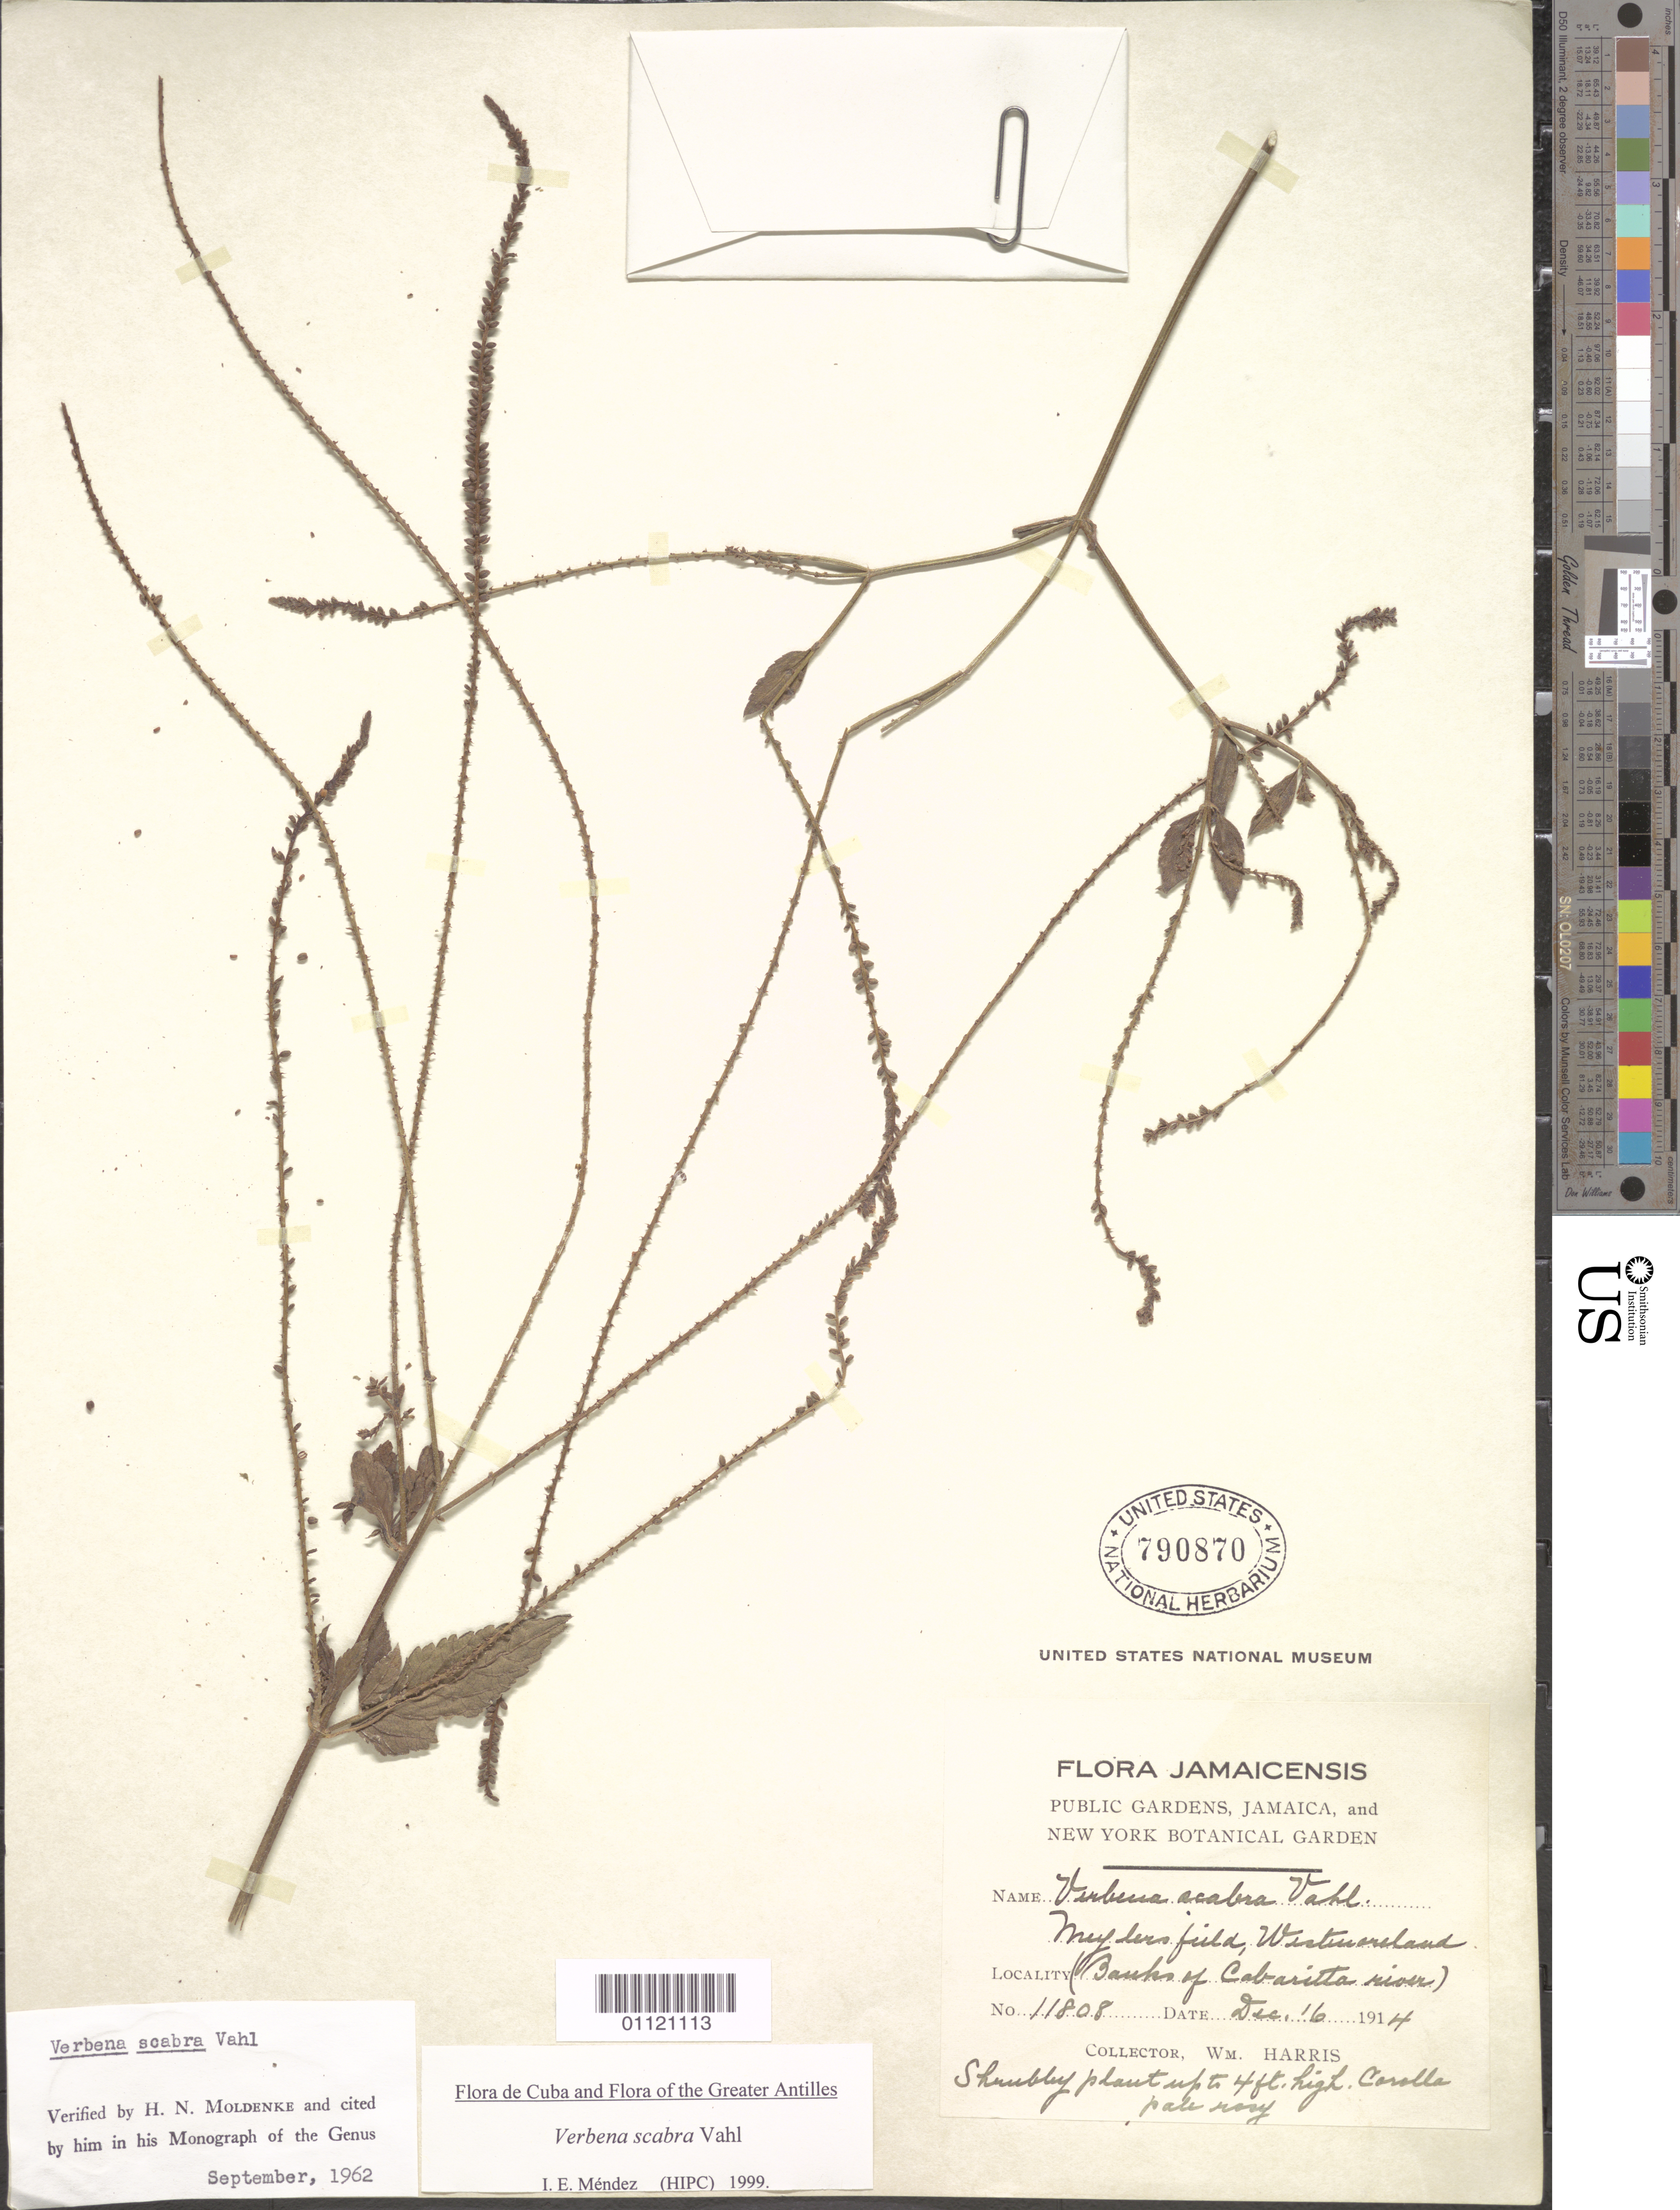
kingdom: Plantae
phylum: Tracheophyta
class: Magnoliopsida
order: Lamiales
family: Verbenaceae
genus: Verbena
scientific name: Verbena scabra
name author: Vahl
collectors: W. H. Harris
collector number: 11808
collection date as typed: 16 Dec 1914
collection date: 1914-12-16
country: Jamaica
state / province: Westmoreland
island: Jamaica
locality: Banks of the Cabarita river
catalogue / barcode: US 790870